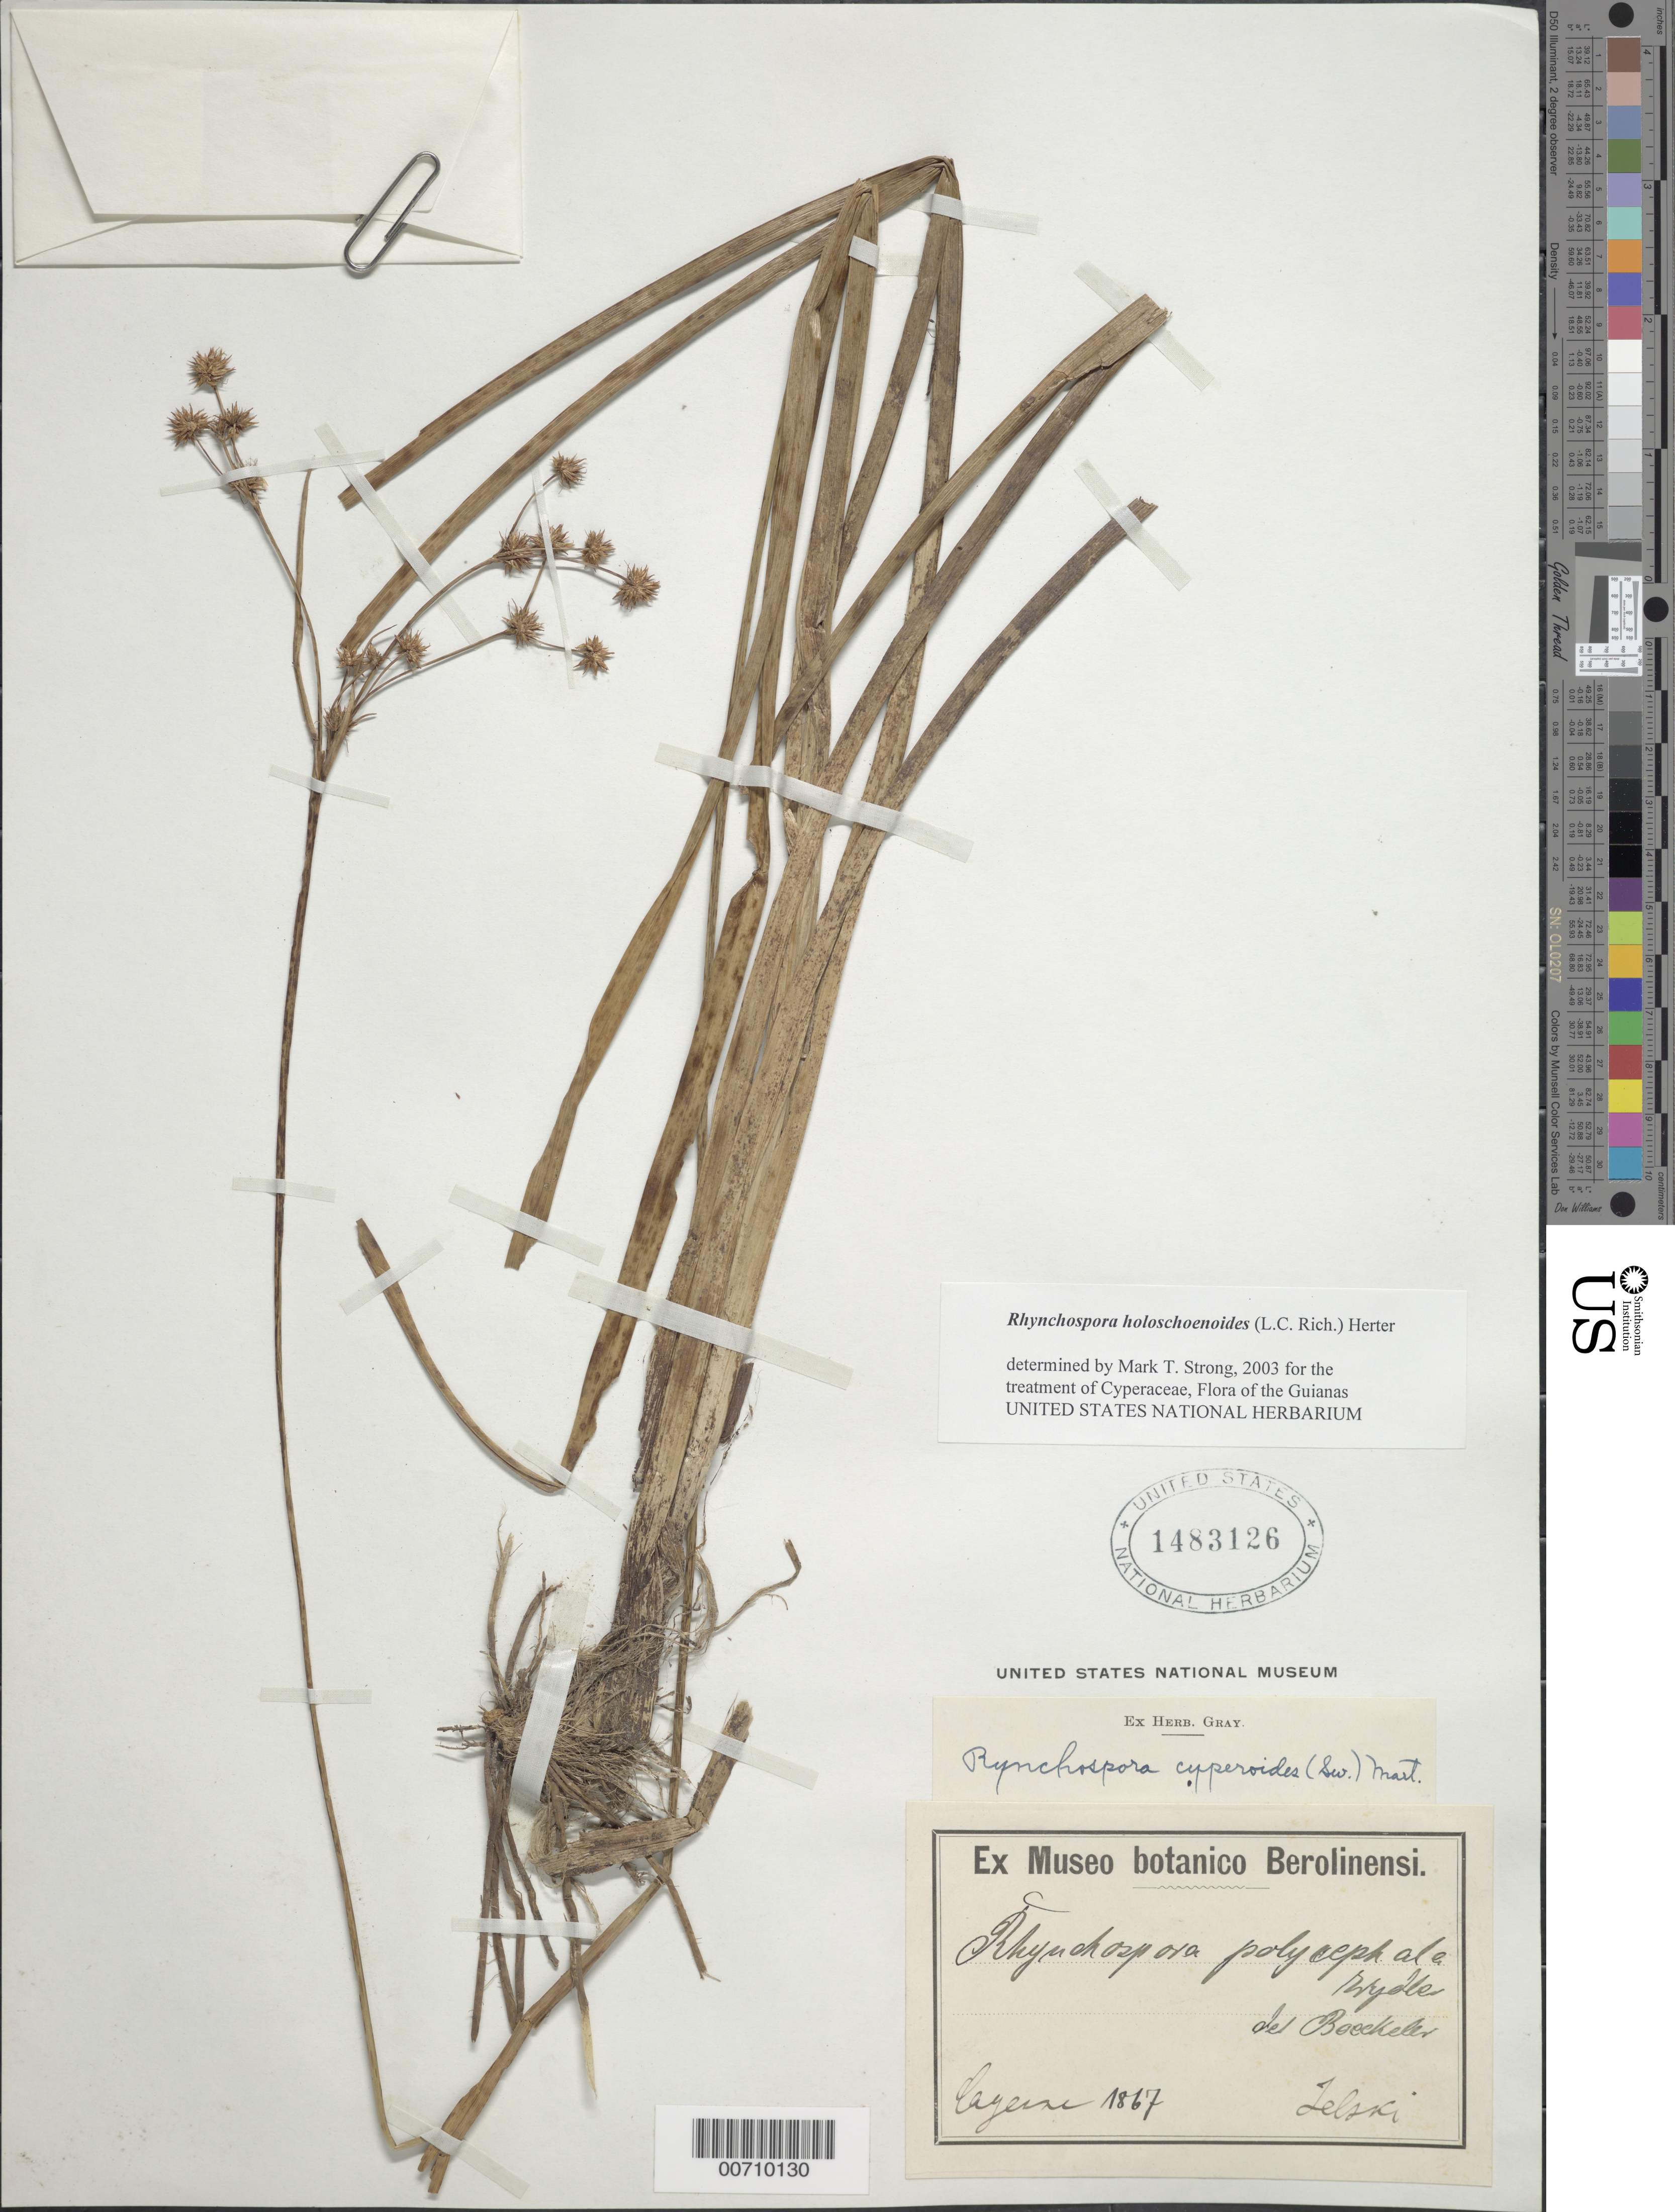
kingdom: Plantae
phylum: Tracheophyta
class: Liliopsida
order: Poales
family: Cyperaceae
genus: Rhynchospora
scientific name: Rhynchospora holoschoenoides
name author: (Rich.) Herter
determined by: Strong, M. T., (US), Smithsonian Institution - National Museum of Natural History (UNITED STATES)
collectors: H. Jelski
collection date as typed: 1867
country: French Guiana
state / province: Cayenne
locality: Cayenne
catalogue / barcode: US 1483126